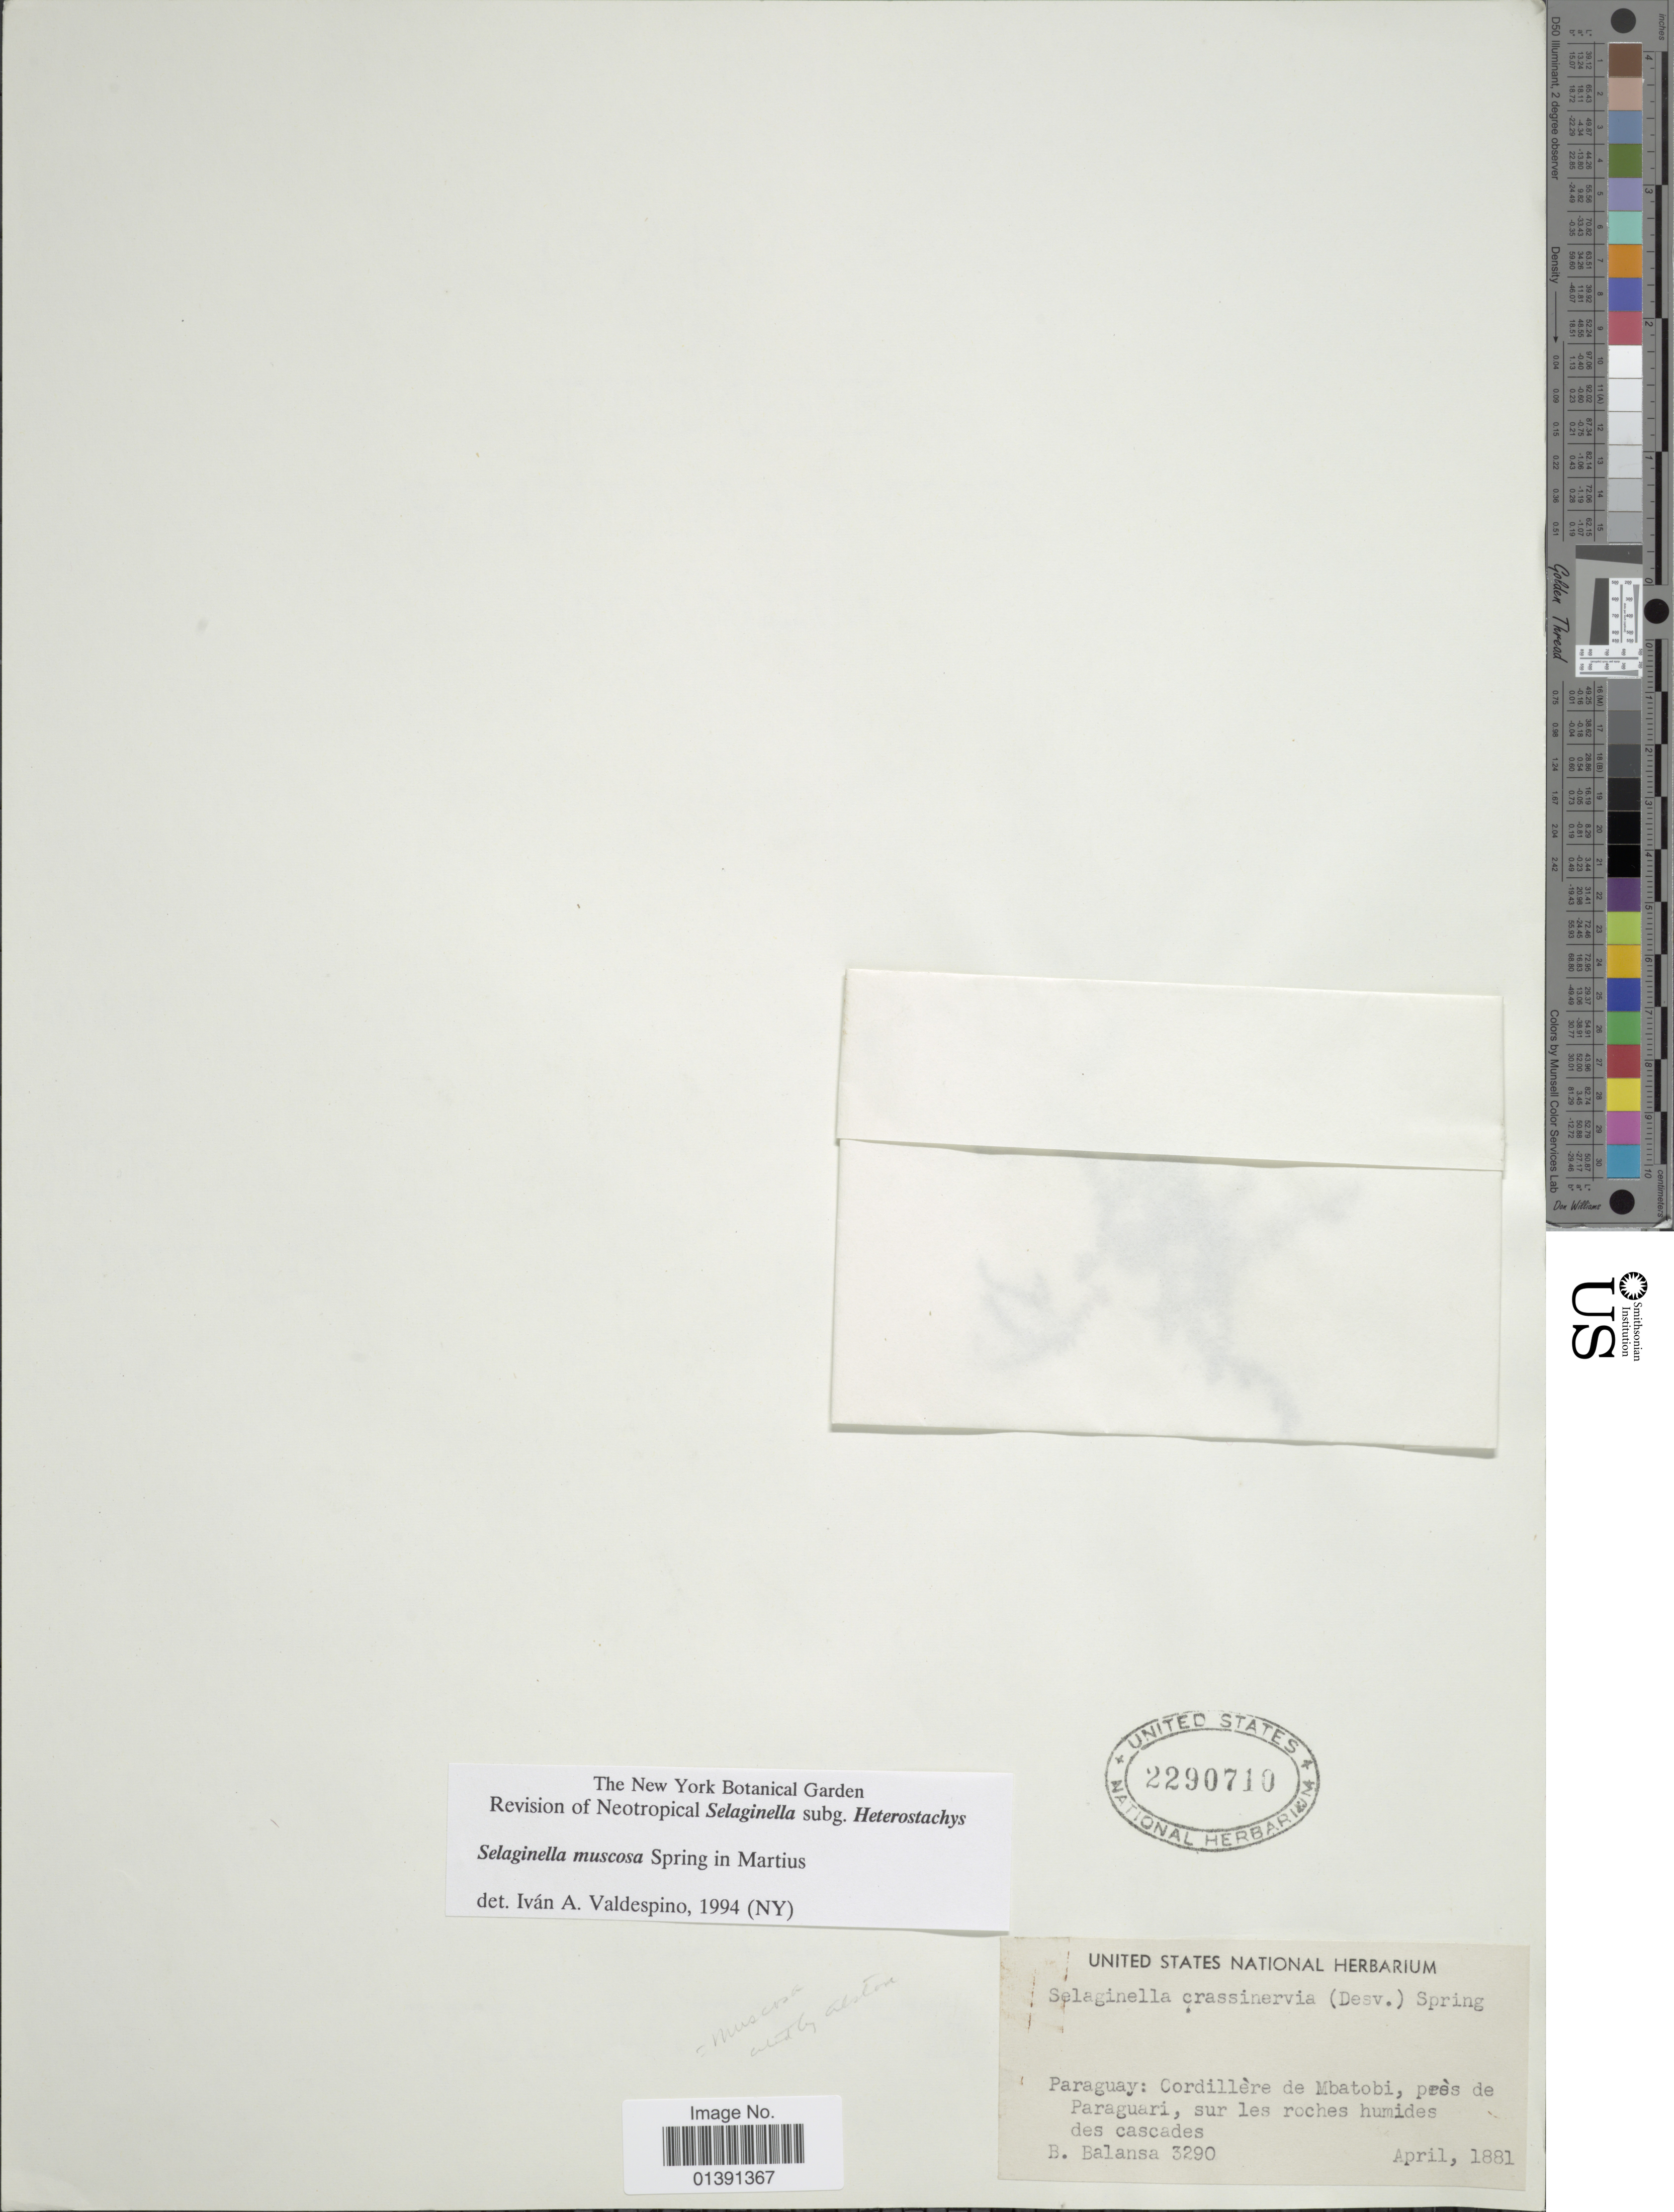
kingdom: Plantae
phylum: Tracheophyta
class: Lycopodiopsida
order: Selaginellales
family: Selaginellaceae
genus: Selaginella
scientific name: Selaginella muscosa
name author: Spring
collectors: B. Balansa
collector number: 3290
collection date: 1881-04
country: Paraguay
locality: Cordillère de Mbatobi, près de Paraguari, sur les roches humides des cascades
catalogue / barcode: US 2290710